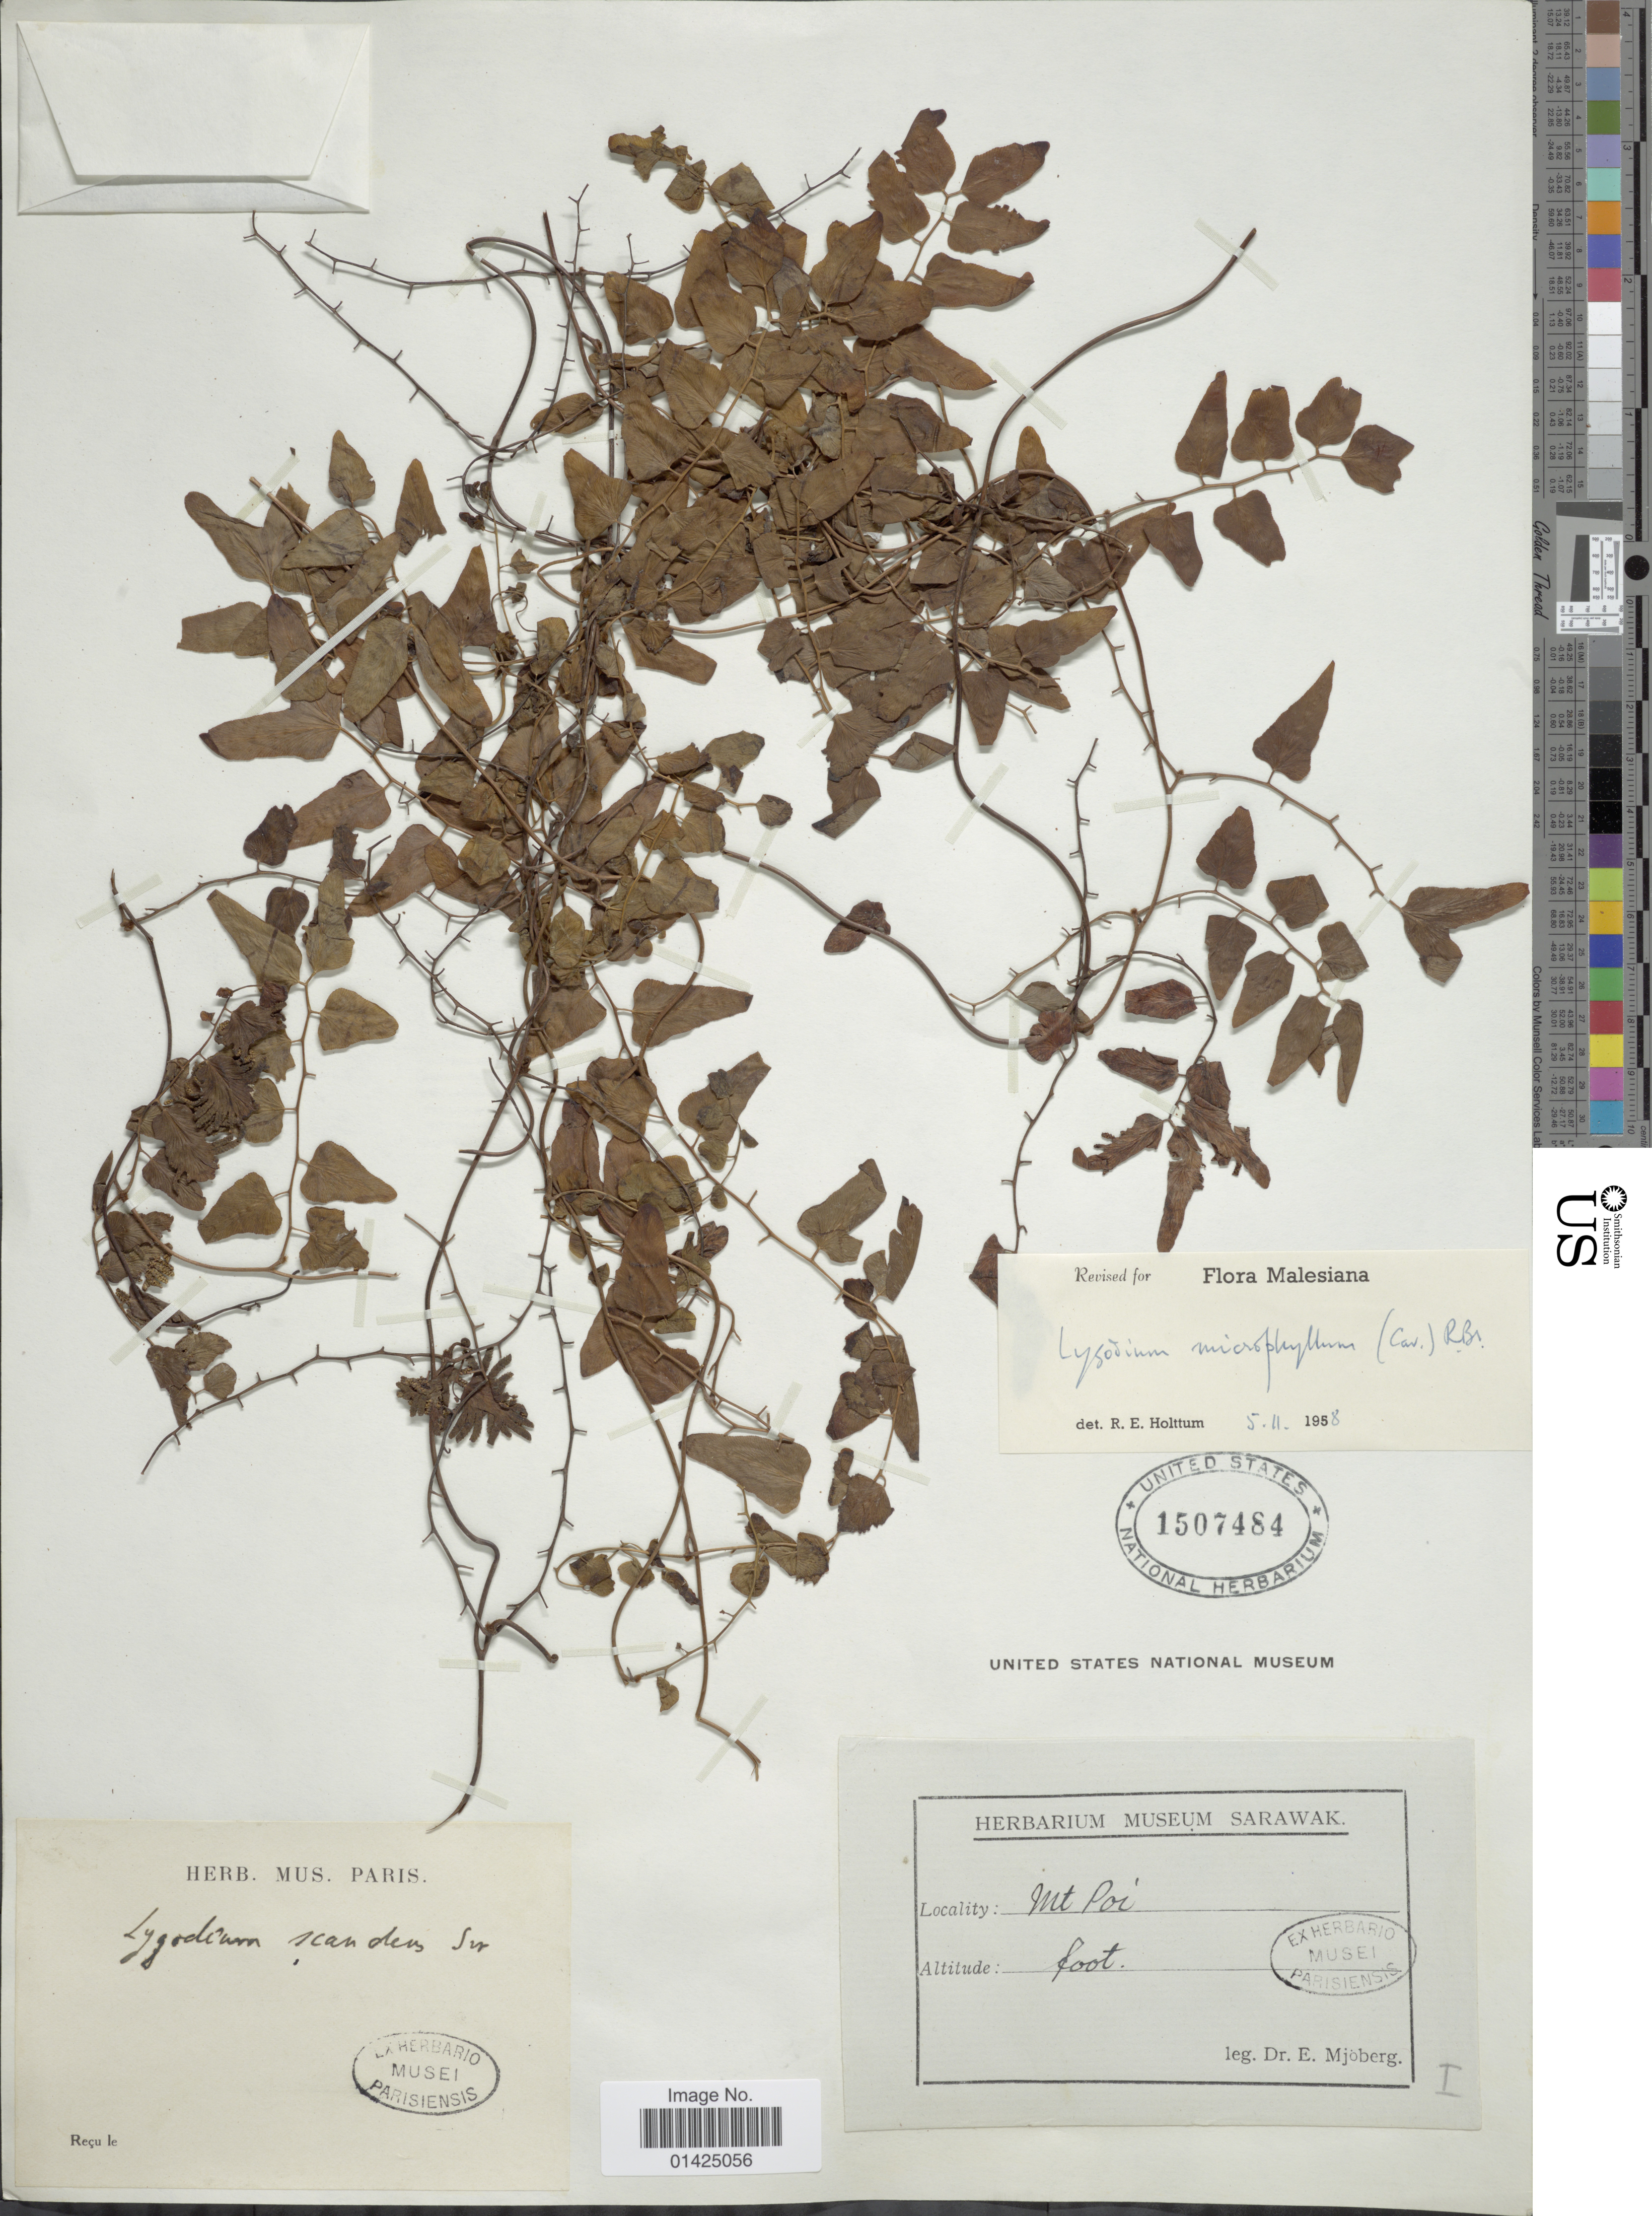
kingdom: Plantae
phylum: Tracheophyta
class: Polypodiopsida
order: Schizaeales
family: Lygodiaceae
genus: Lygodium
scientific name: Lygodium microphyllum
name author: (Cav.) R. Br.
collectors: E. Mjoberg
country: Malaysia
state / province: Sarawak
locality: Mt. Poi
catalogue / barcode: US 1507484